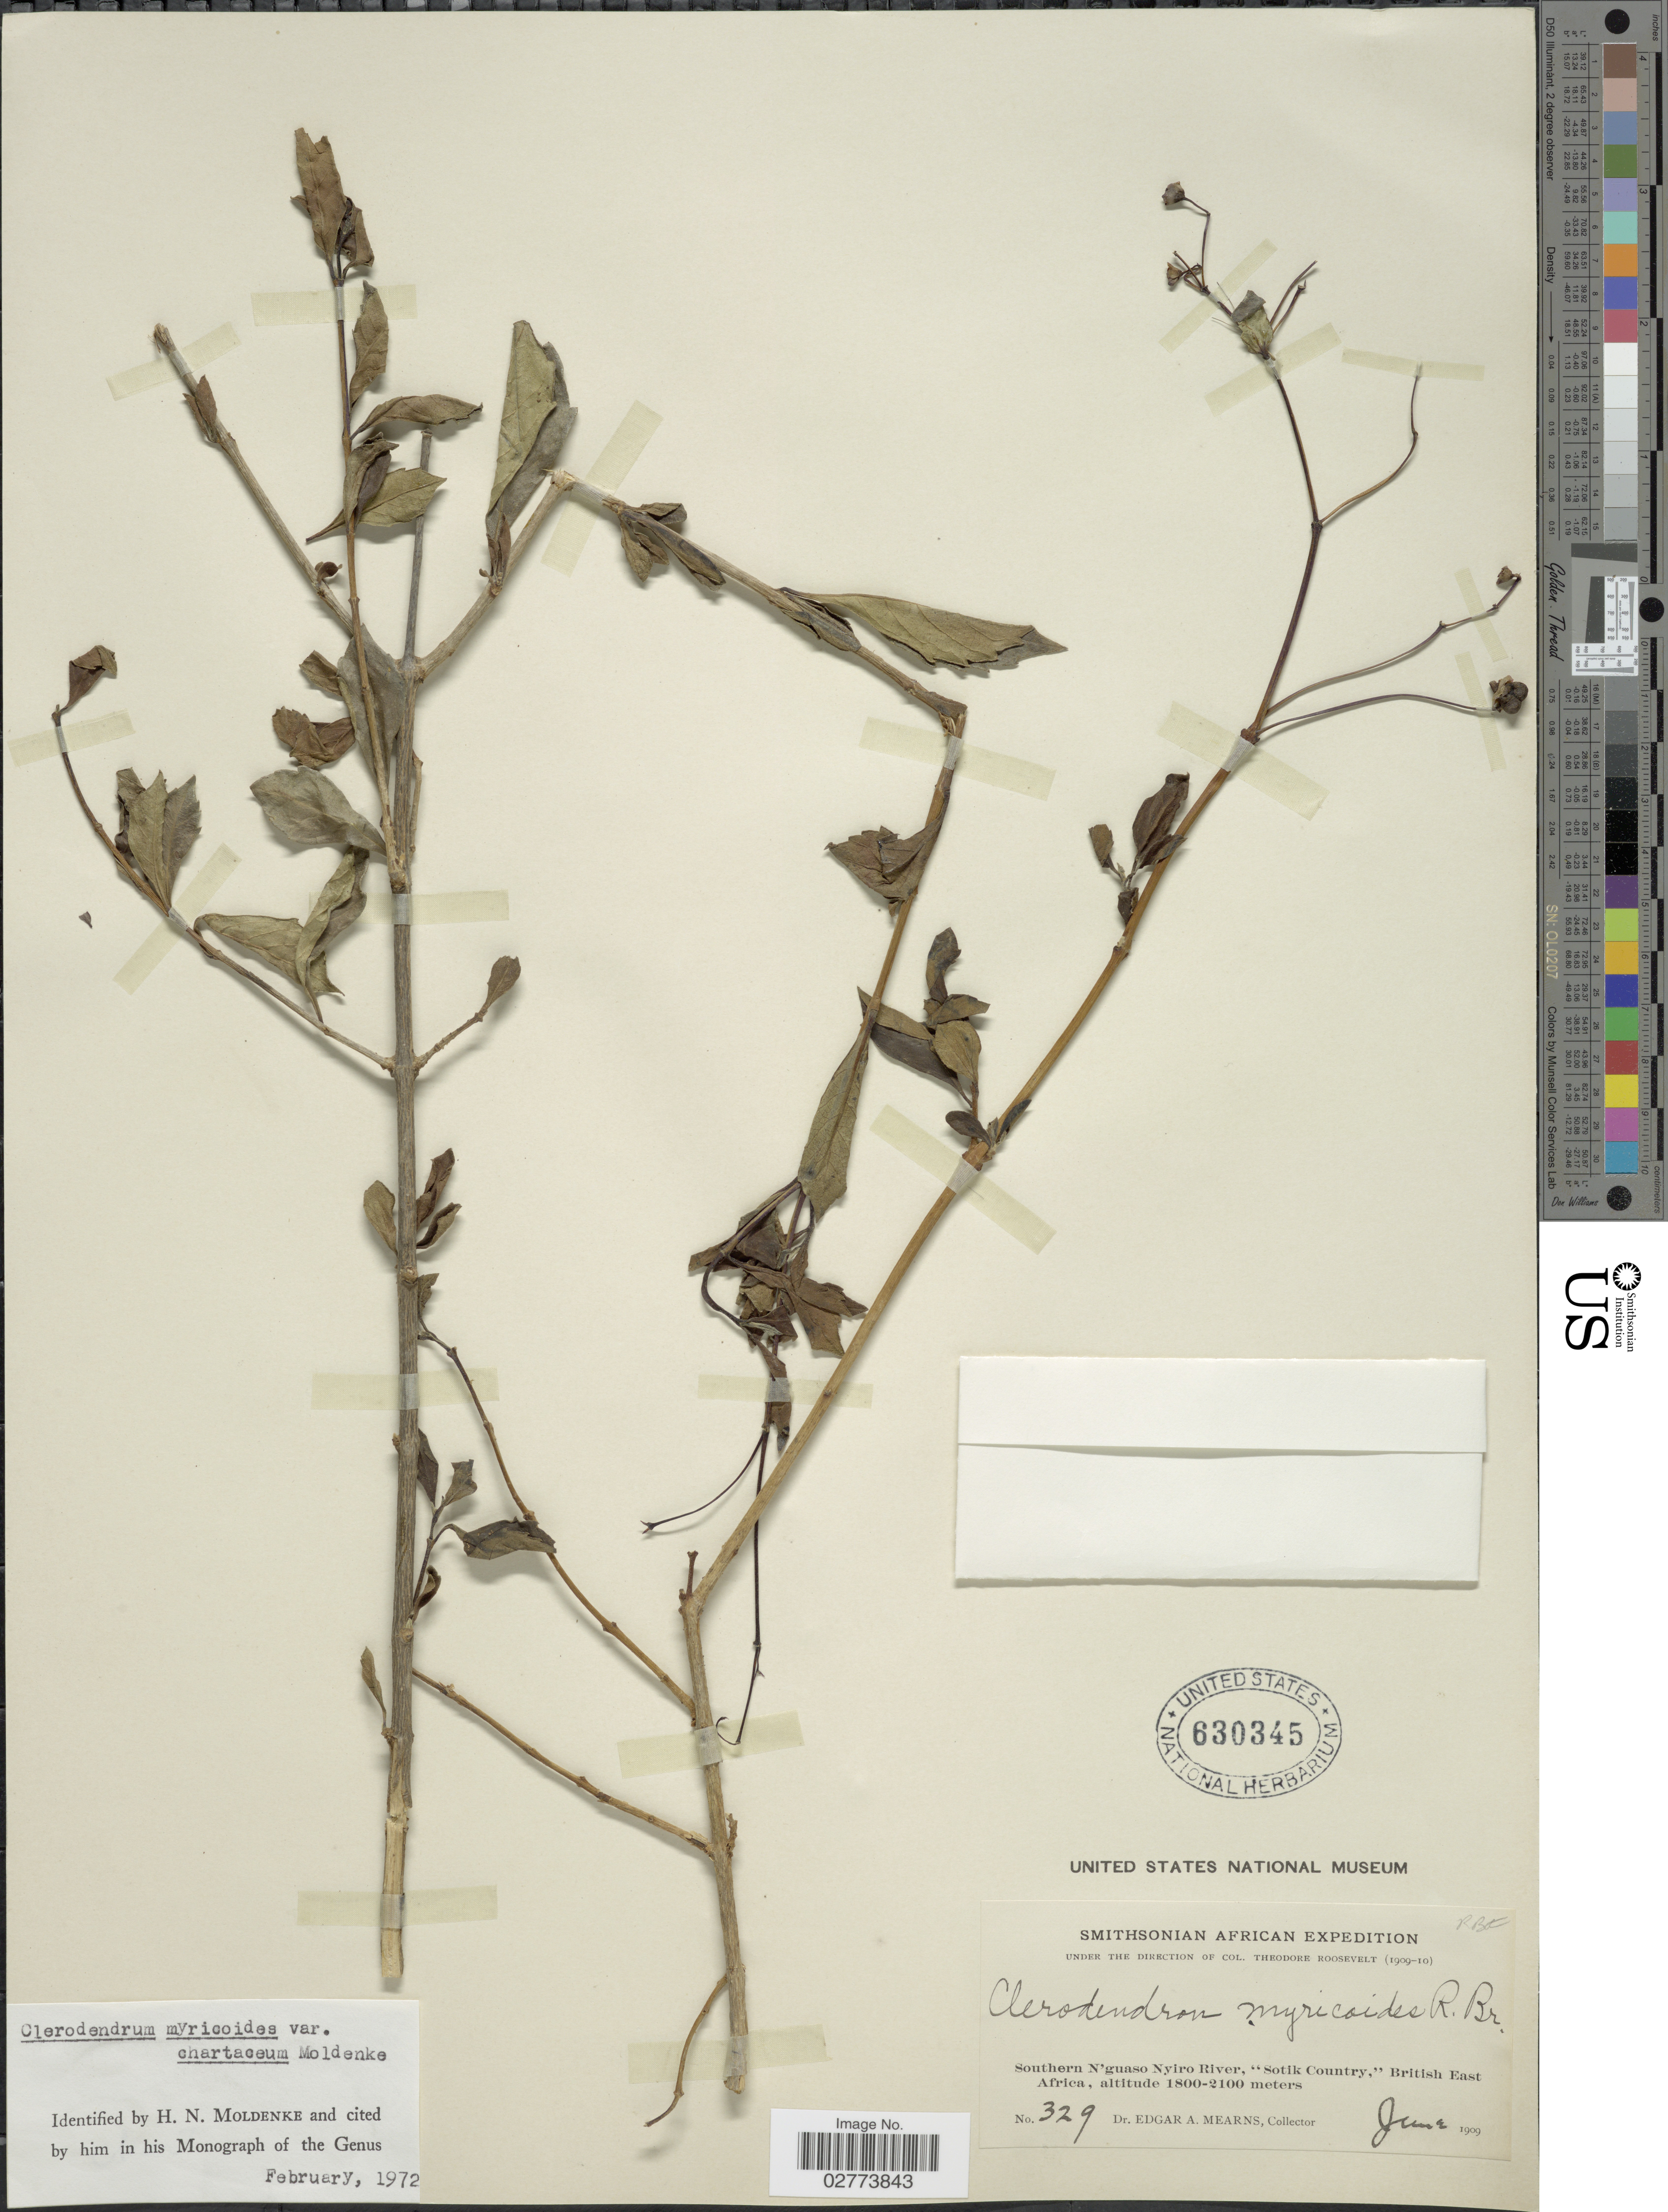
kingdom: Plantae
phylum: Tracheophyta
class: Magnoliopsida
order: Lamiales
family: Lamiaceae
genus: Clerodendrum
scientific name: Clerodendrum myricoides var. chartaceum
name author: Moldenke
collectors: E. A. Mearns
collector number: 329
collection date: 1909-06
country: Kenya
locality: Southern N'guaso Nyiro River, "Sotik Country", British East Africa.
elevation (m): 1800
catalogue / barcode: US 630345